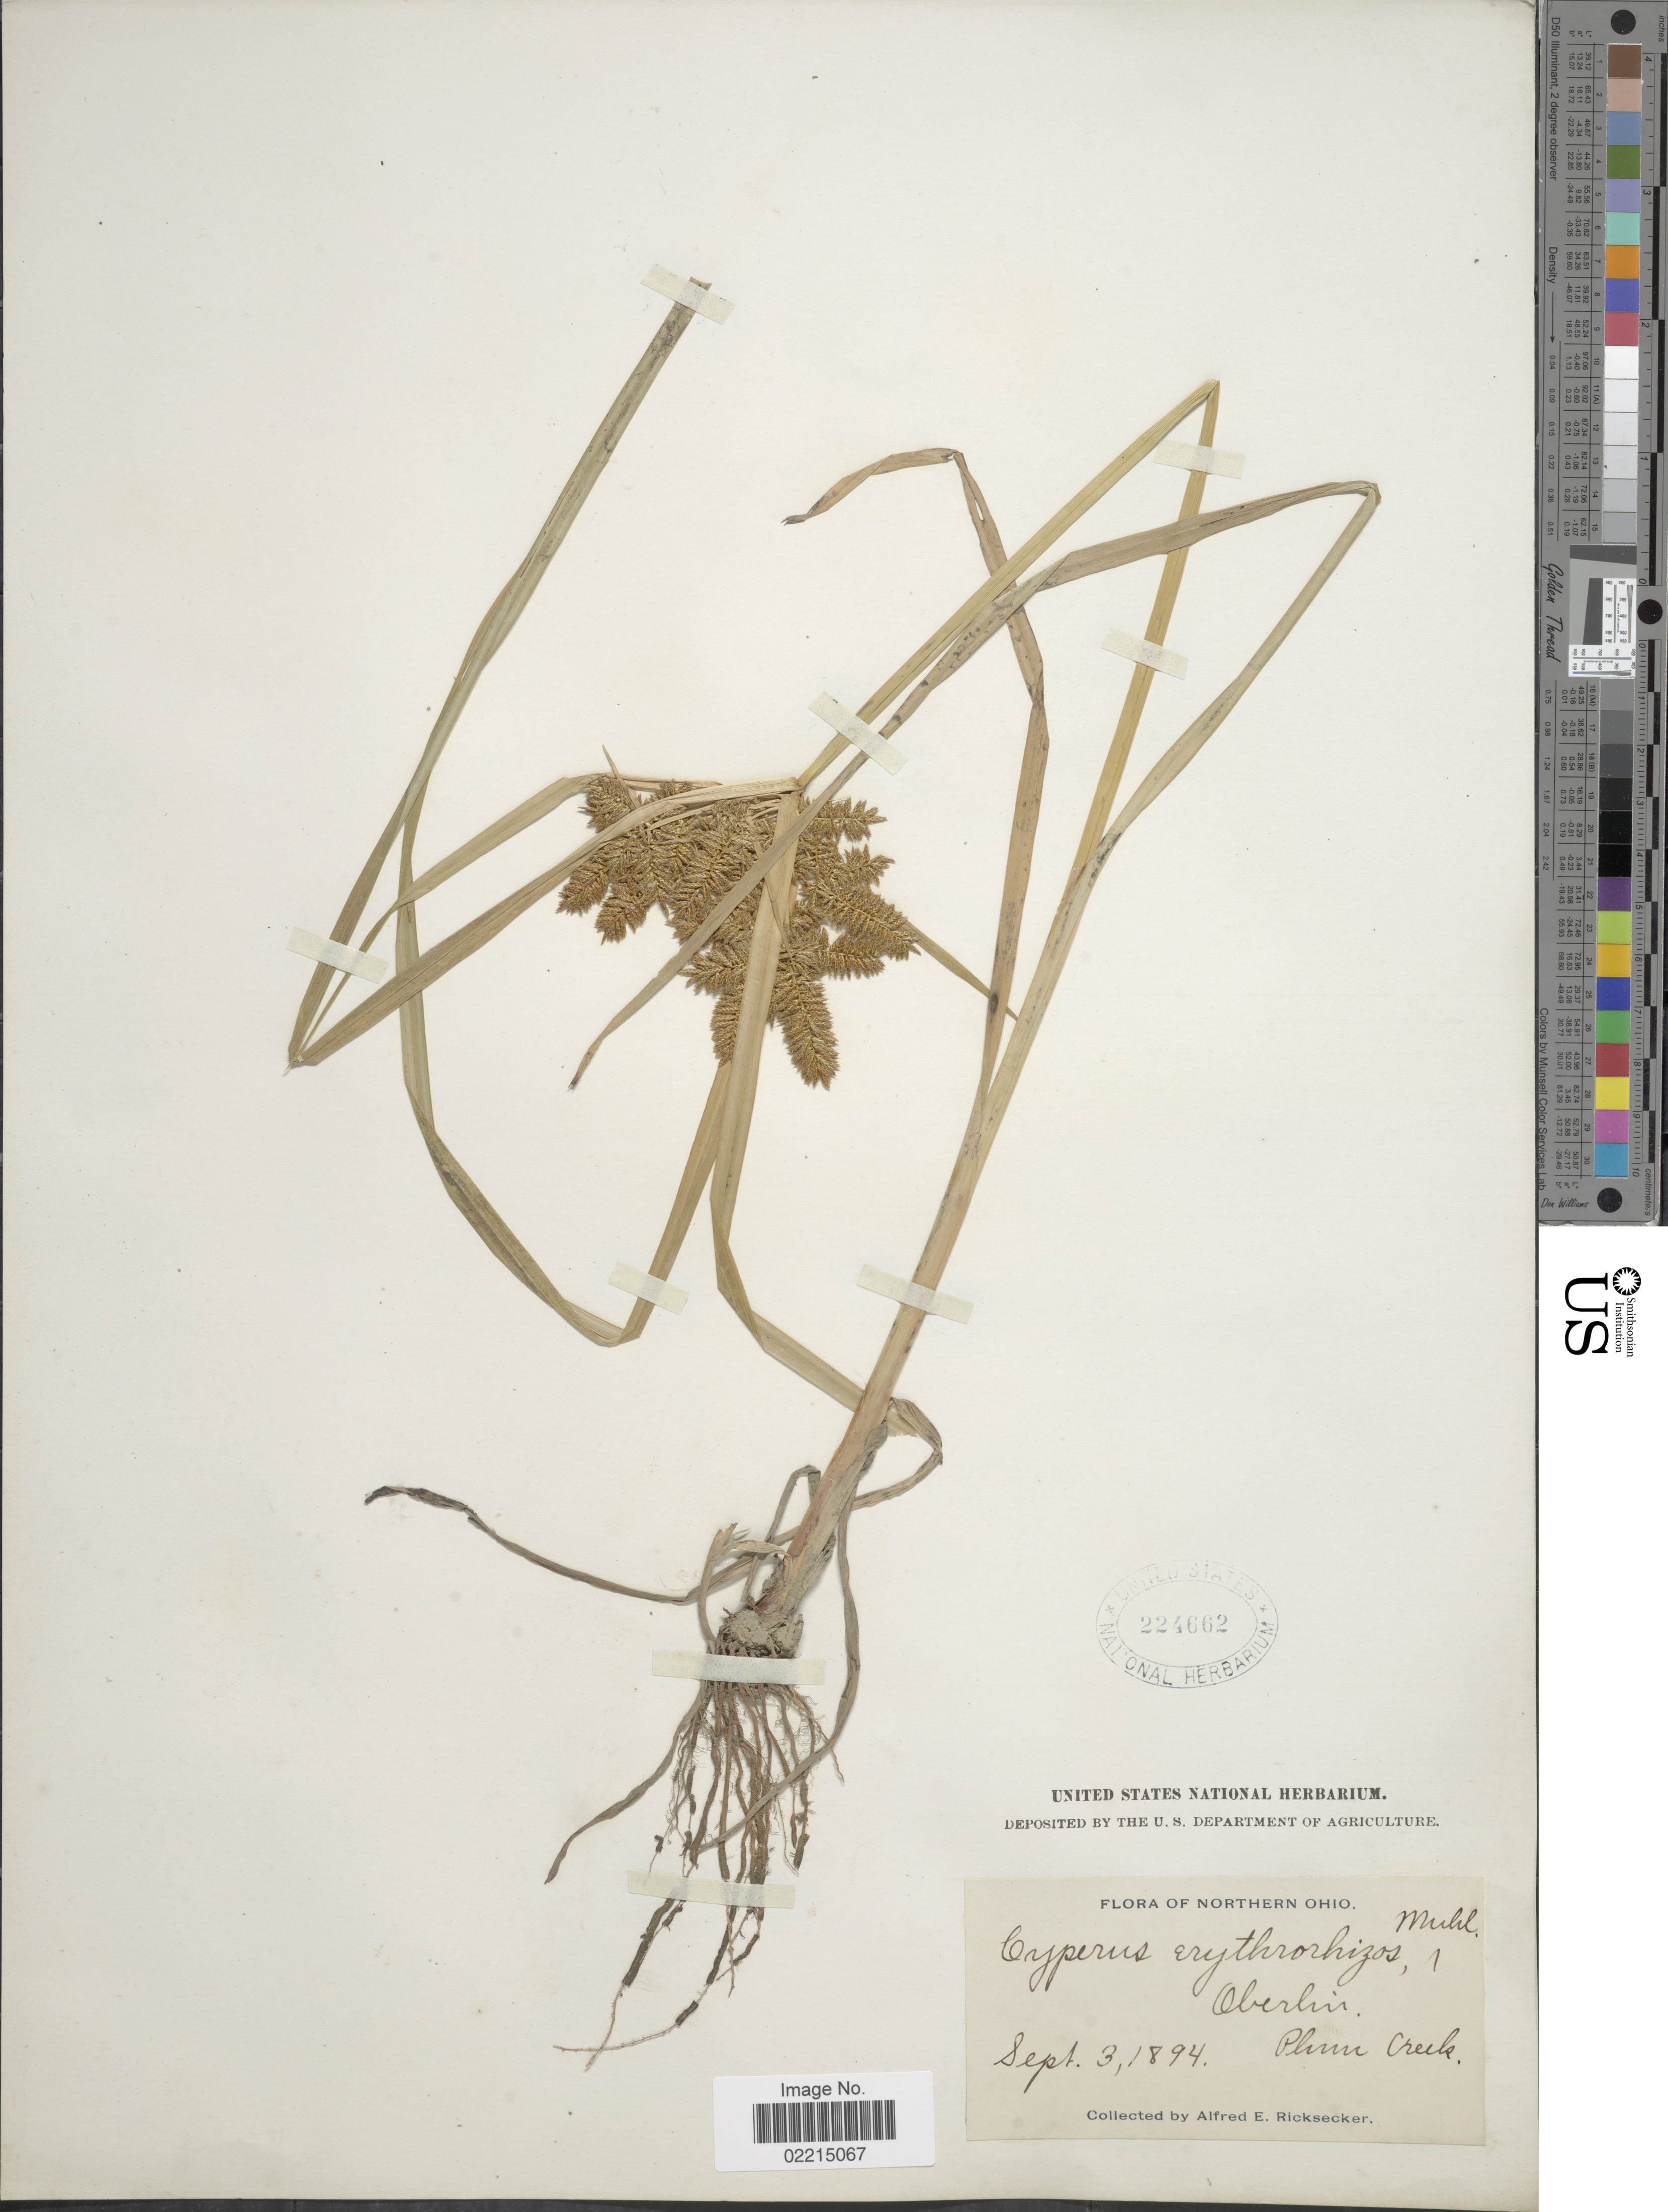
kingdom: Plantae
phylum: Tracheophyta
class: Liliopsida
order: Poales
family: Cyperaceae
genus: Cyperus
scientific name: Cyperus erythrorhizos Muhl.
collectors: A. E. Ricksecker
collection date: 1894-09-03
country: United States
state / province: Ohio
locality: Northern Ohio. Oberlin, Plum Creek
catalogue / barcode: US 224662